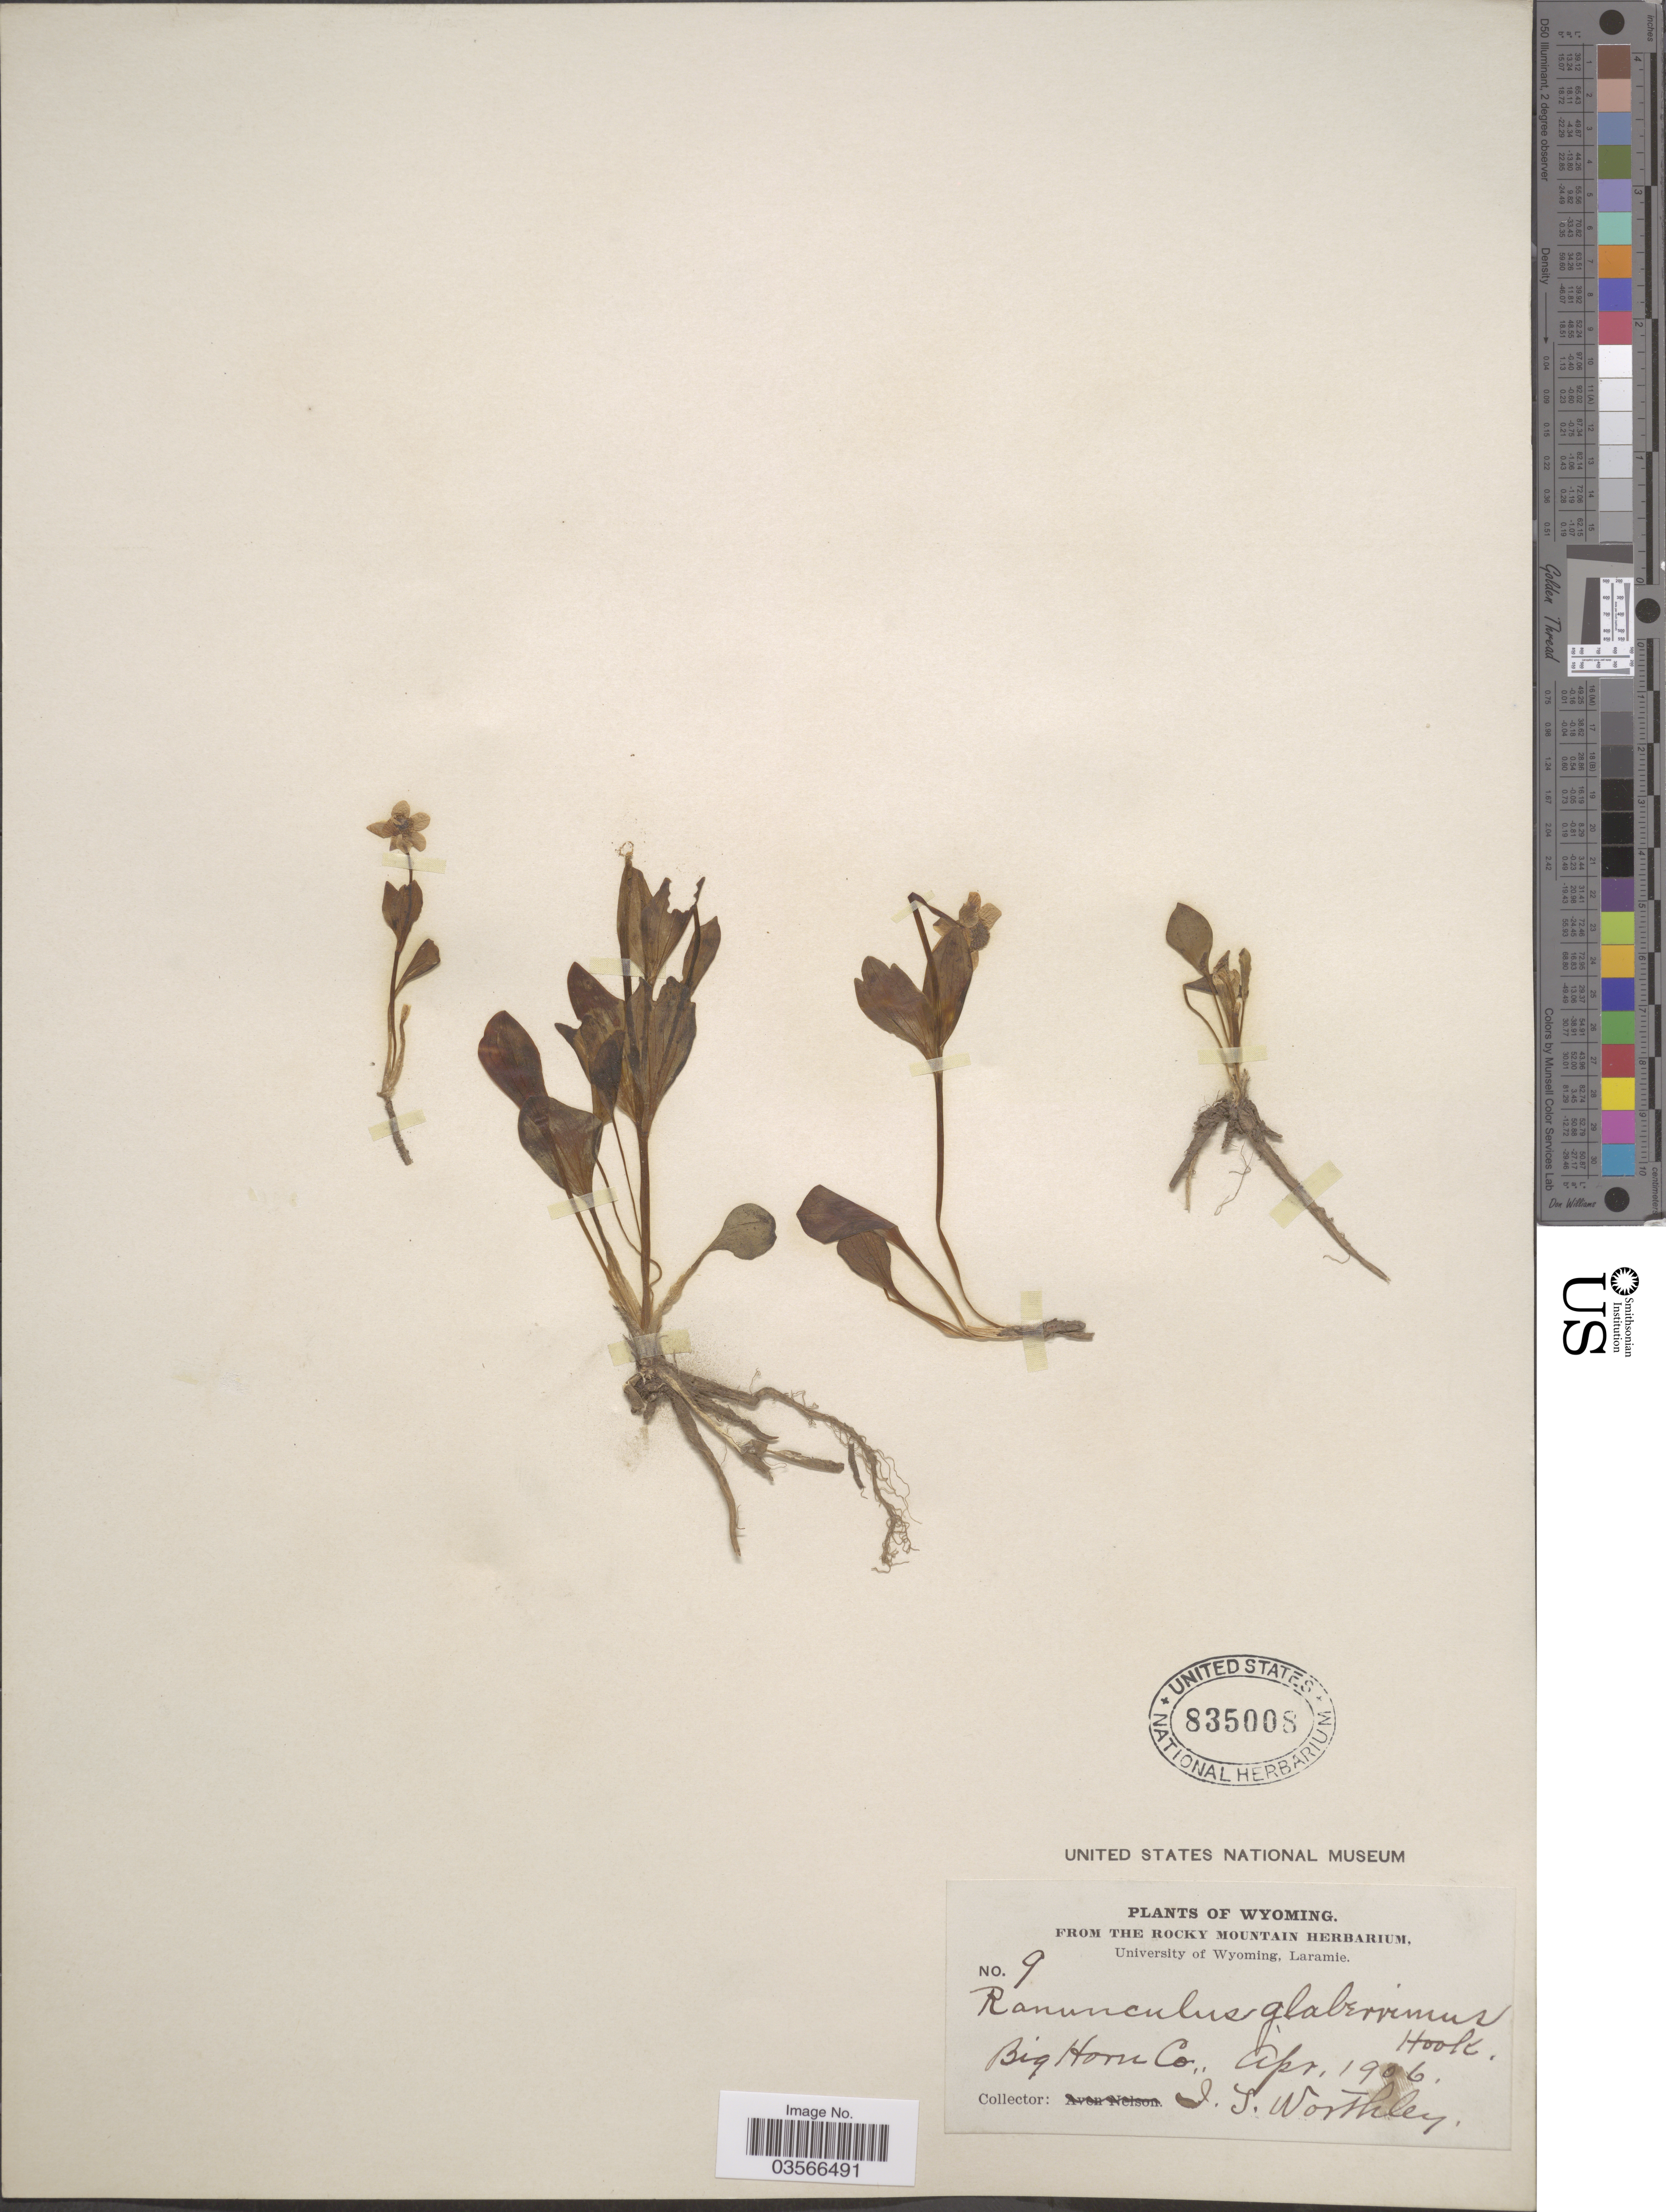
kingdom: Plantae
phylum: Tracheophyta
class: Magnoliopsida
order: Ranunculales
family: Ranunculaceae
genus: Ranunculus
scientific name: Ranunculus glaberrimus var. ellipticus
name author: (Greene) Greene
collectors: I. Worthley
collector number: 9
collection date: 1906-04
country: United States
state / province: Wyoming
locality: Big Horn Co.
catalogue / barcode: US 835008